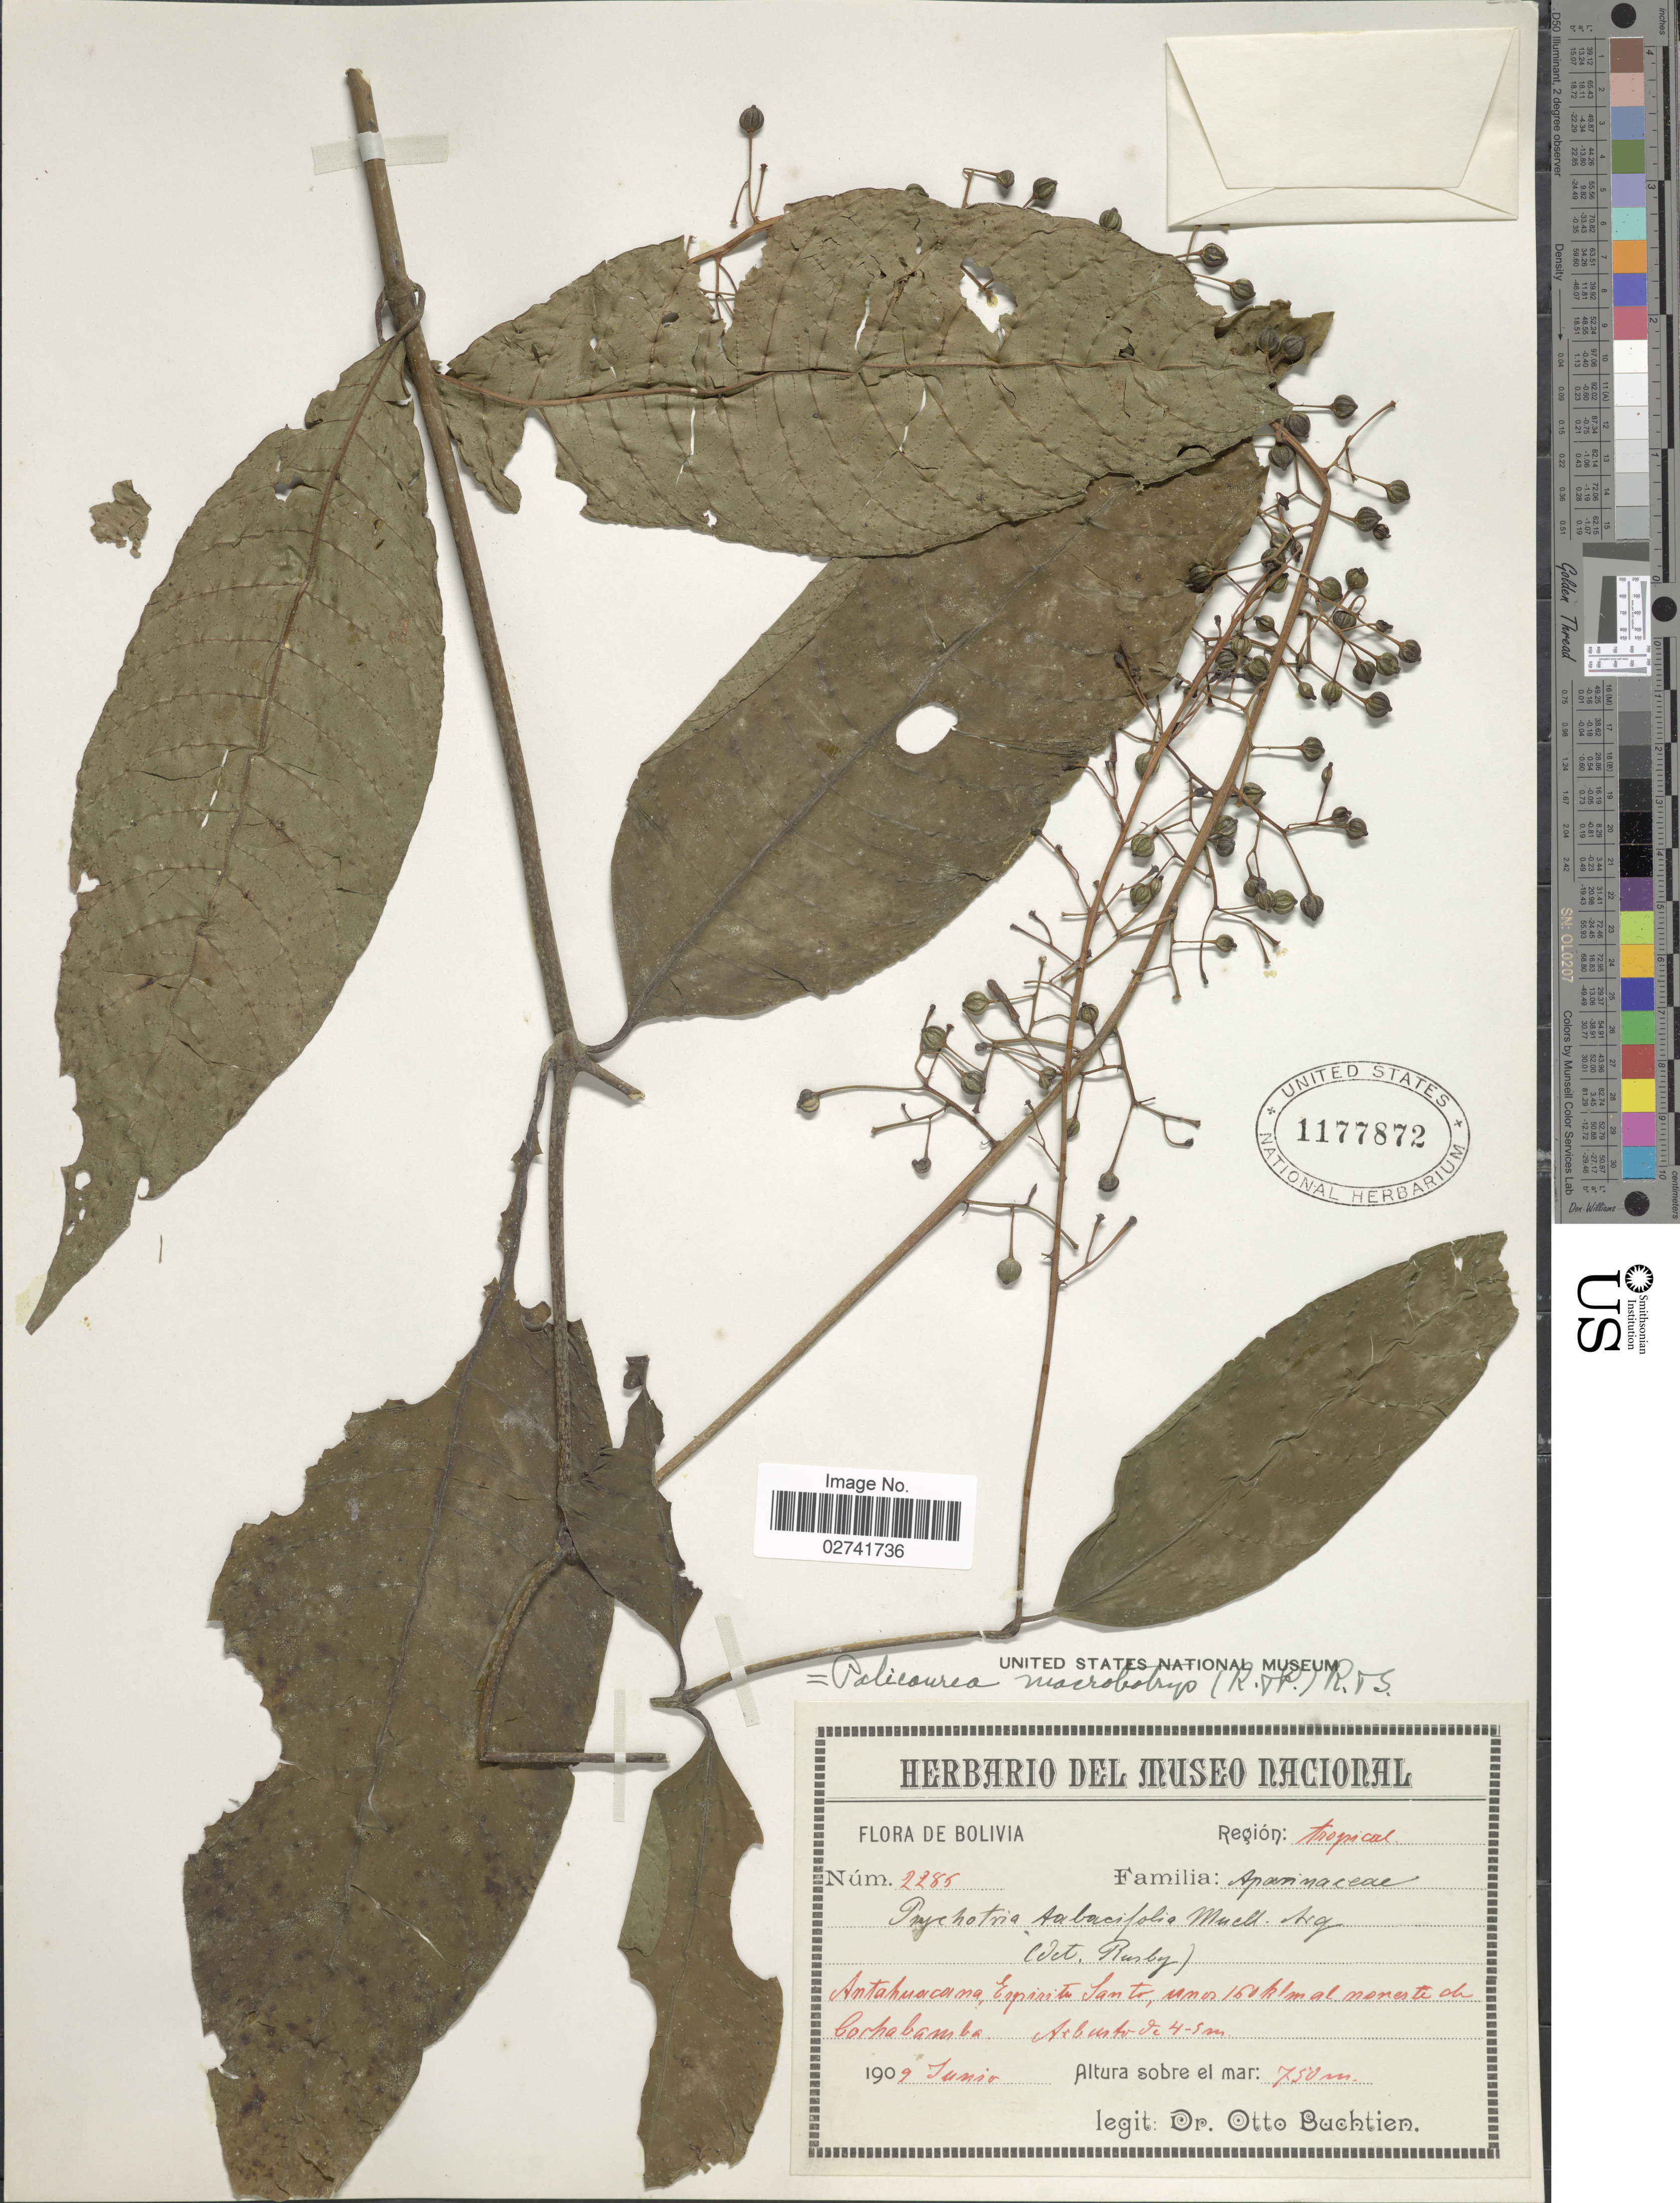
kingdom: Plantae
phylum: Tracheophyta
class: Magnoliopsida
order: Gentianales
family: Rubiaceae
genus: Palicourea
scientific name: Palicourea macrobotrys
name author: (Ruiz & Pav.) Schult.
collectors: O. Buchtien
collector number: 2285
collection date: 1909-06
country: Bolivia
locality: Antahuacana, Espiritu Santo, unos 160 klm al noreste du Cochabamba.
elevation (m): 750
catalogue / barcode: US 1177872